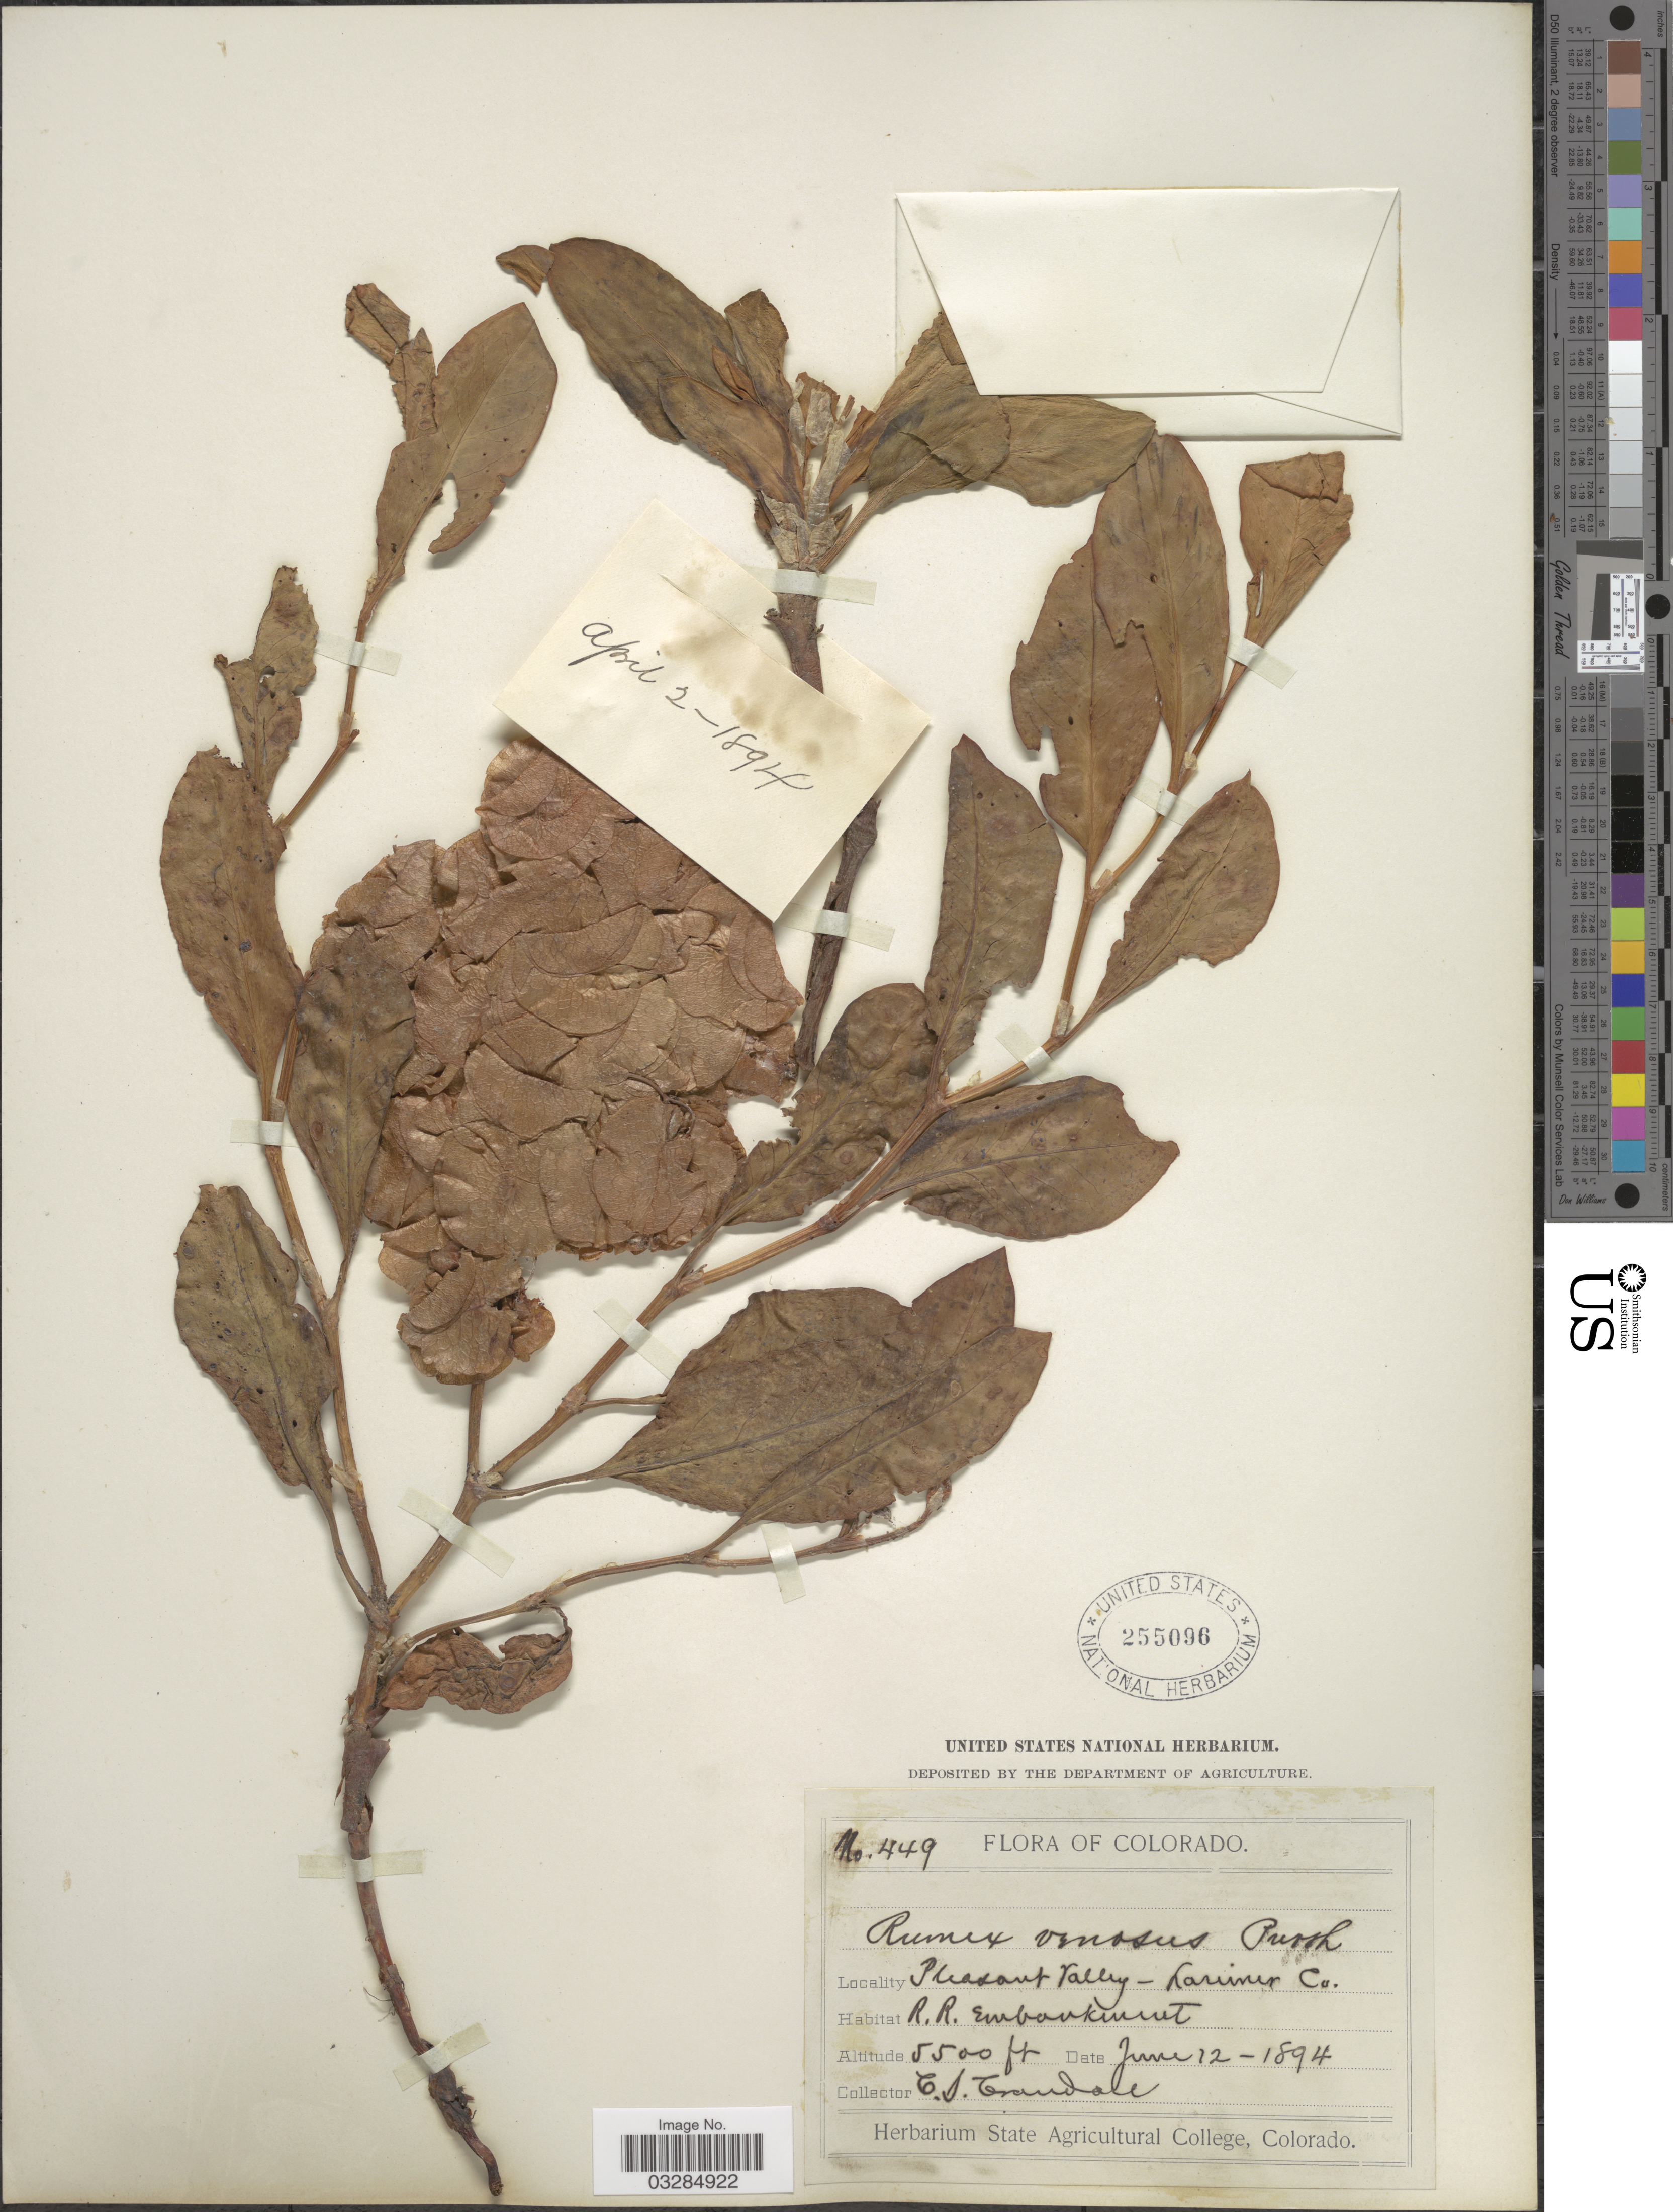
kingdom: Plantae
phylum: Tracheophyta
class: Magnoliopsida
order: Caryophyllales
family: Polygonaceae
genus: Rumex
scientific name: Rumex venosus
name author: Pursh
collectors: C. Crandall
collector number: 449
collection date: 1894-06-12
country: United States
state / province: Colorado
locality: Pleasant Valley - Larimer Co. R.R. Embankment.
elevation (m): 1676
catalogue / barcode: US 255096